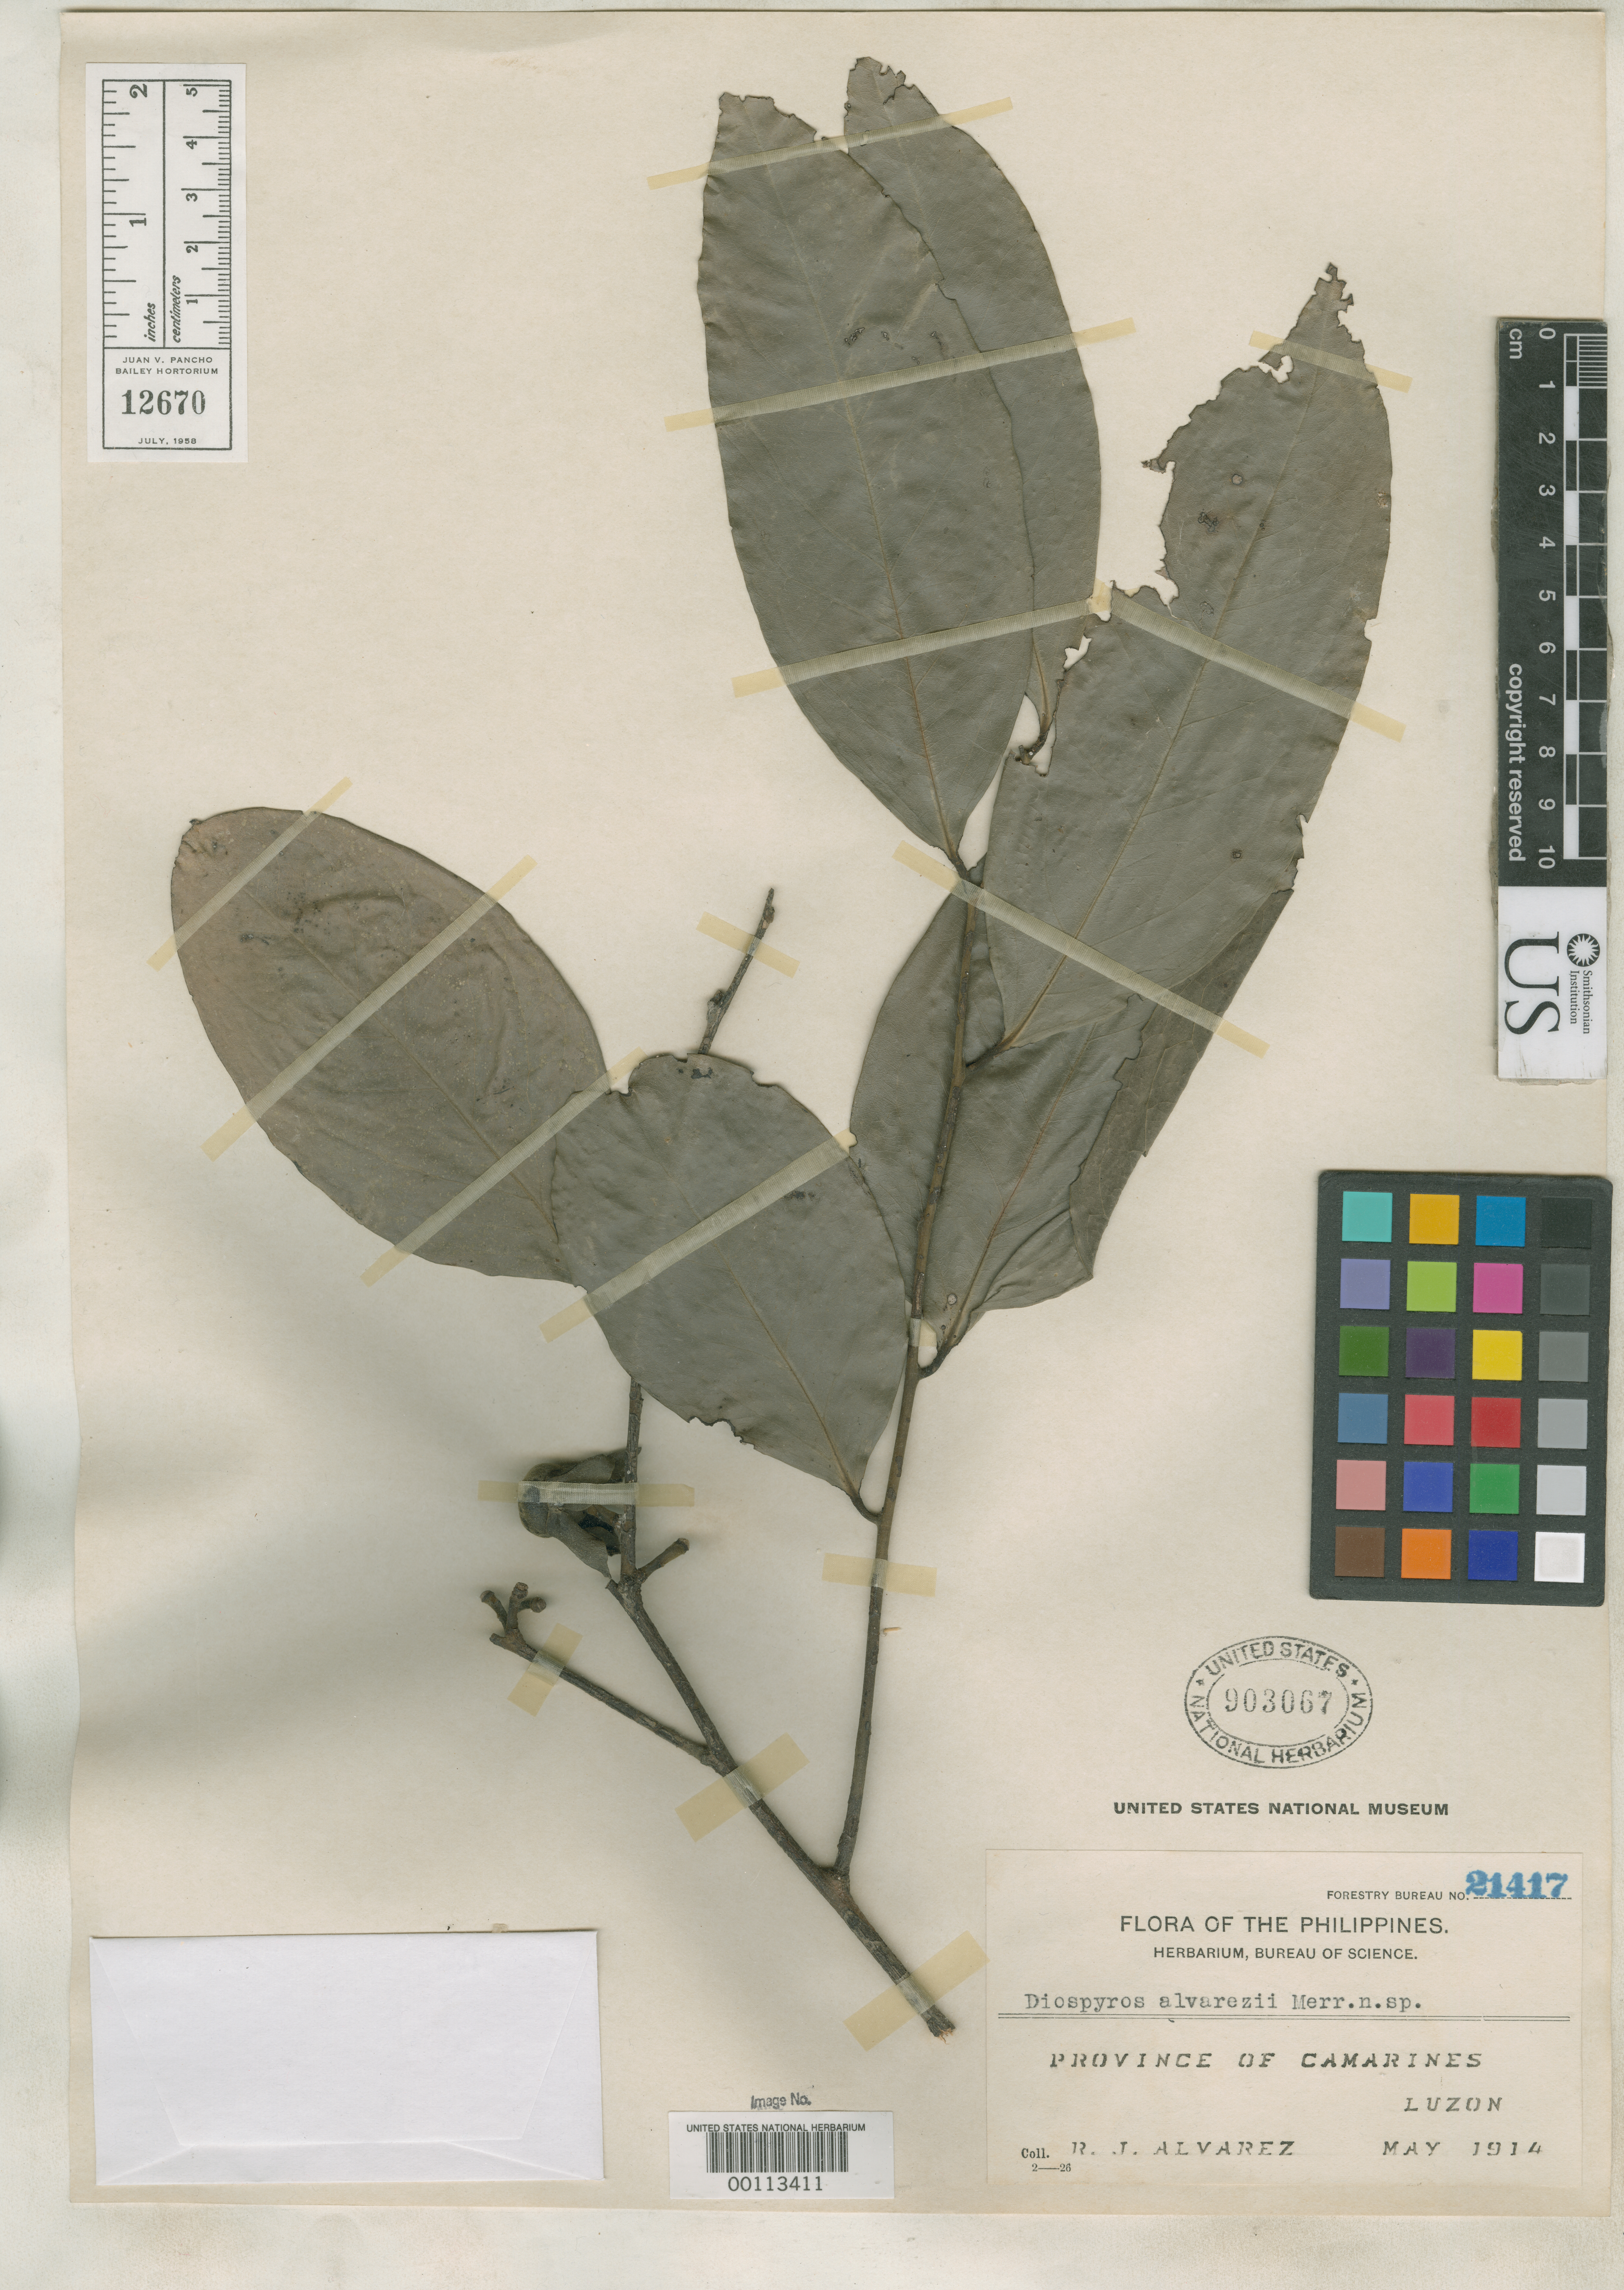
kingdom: Plantae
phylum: Tracheophyta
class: Magnoliopsida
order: Ericales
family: Ebenaceae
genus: Diospyros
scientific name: Diospyros alvarezii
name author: Merr.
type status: Isotype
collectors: R. Alvarez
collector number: Bur. Sci. 21417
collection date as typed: May 1914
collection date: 1914-05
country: Philippines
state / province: Bicol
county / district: Camarines Norte / Camarines Sur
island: Luzon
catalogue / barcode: US 903067